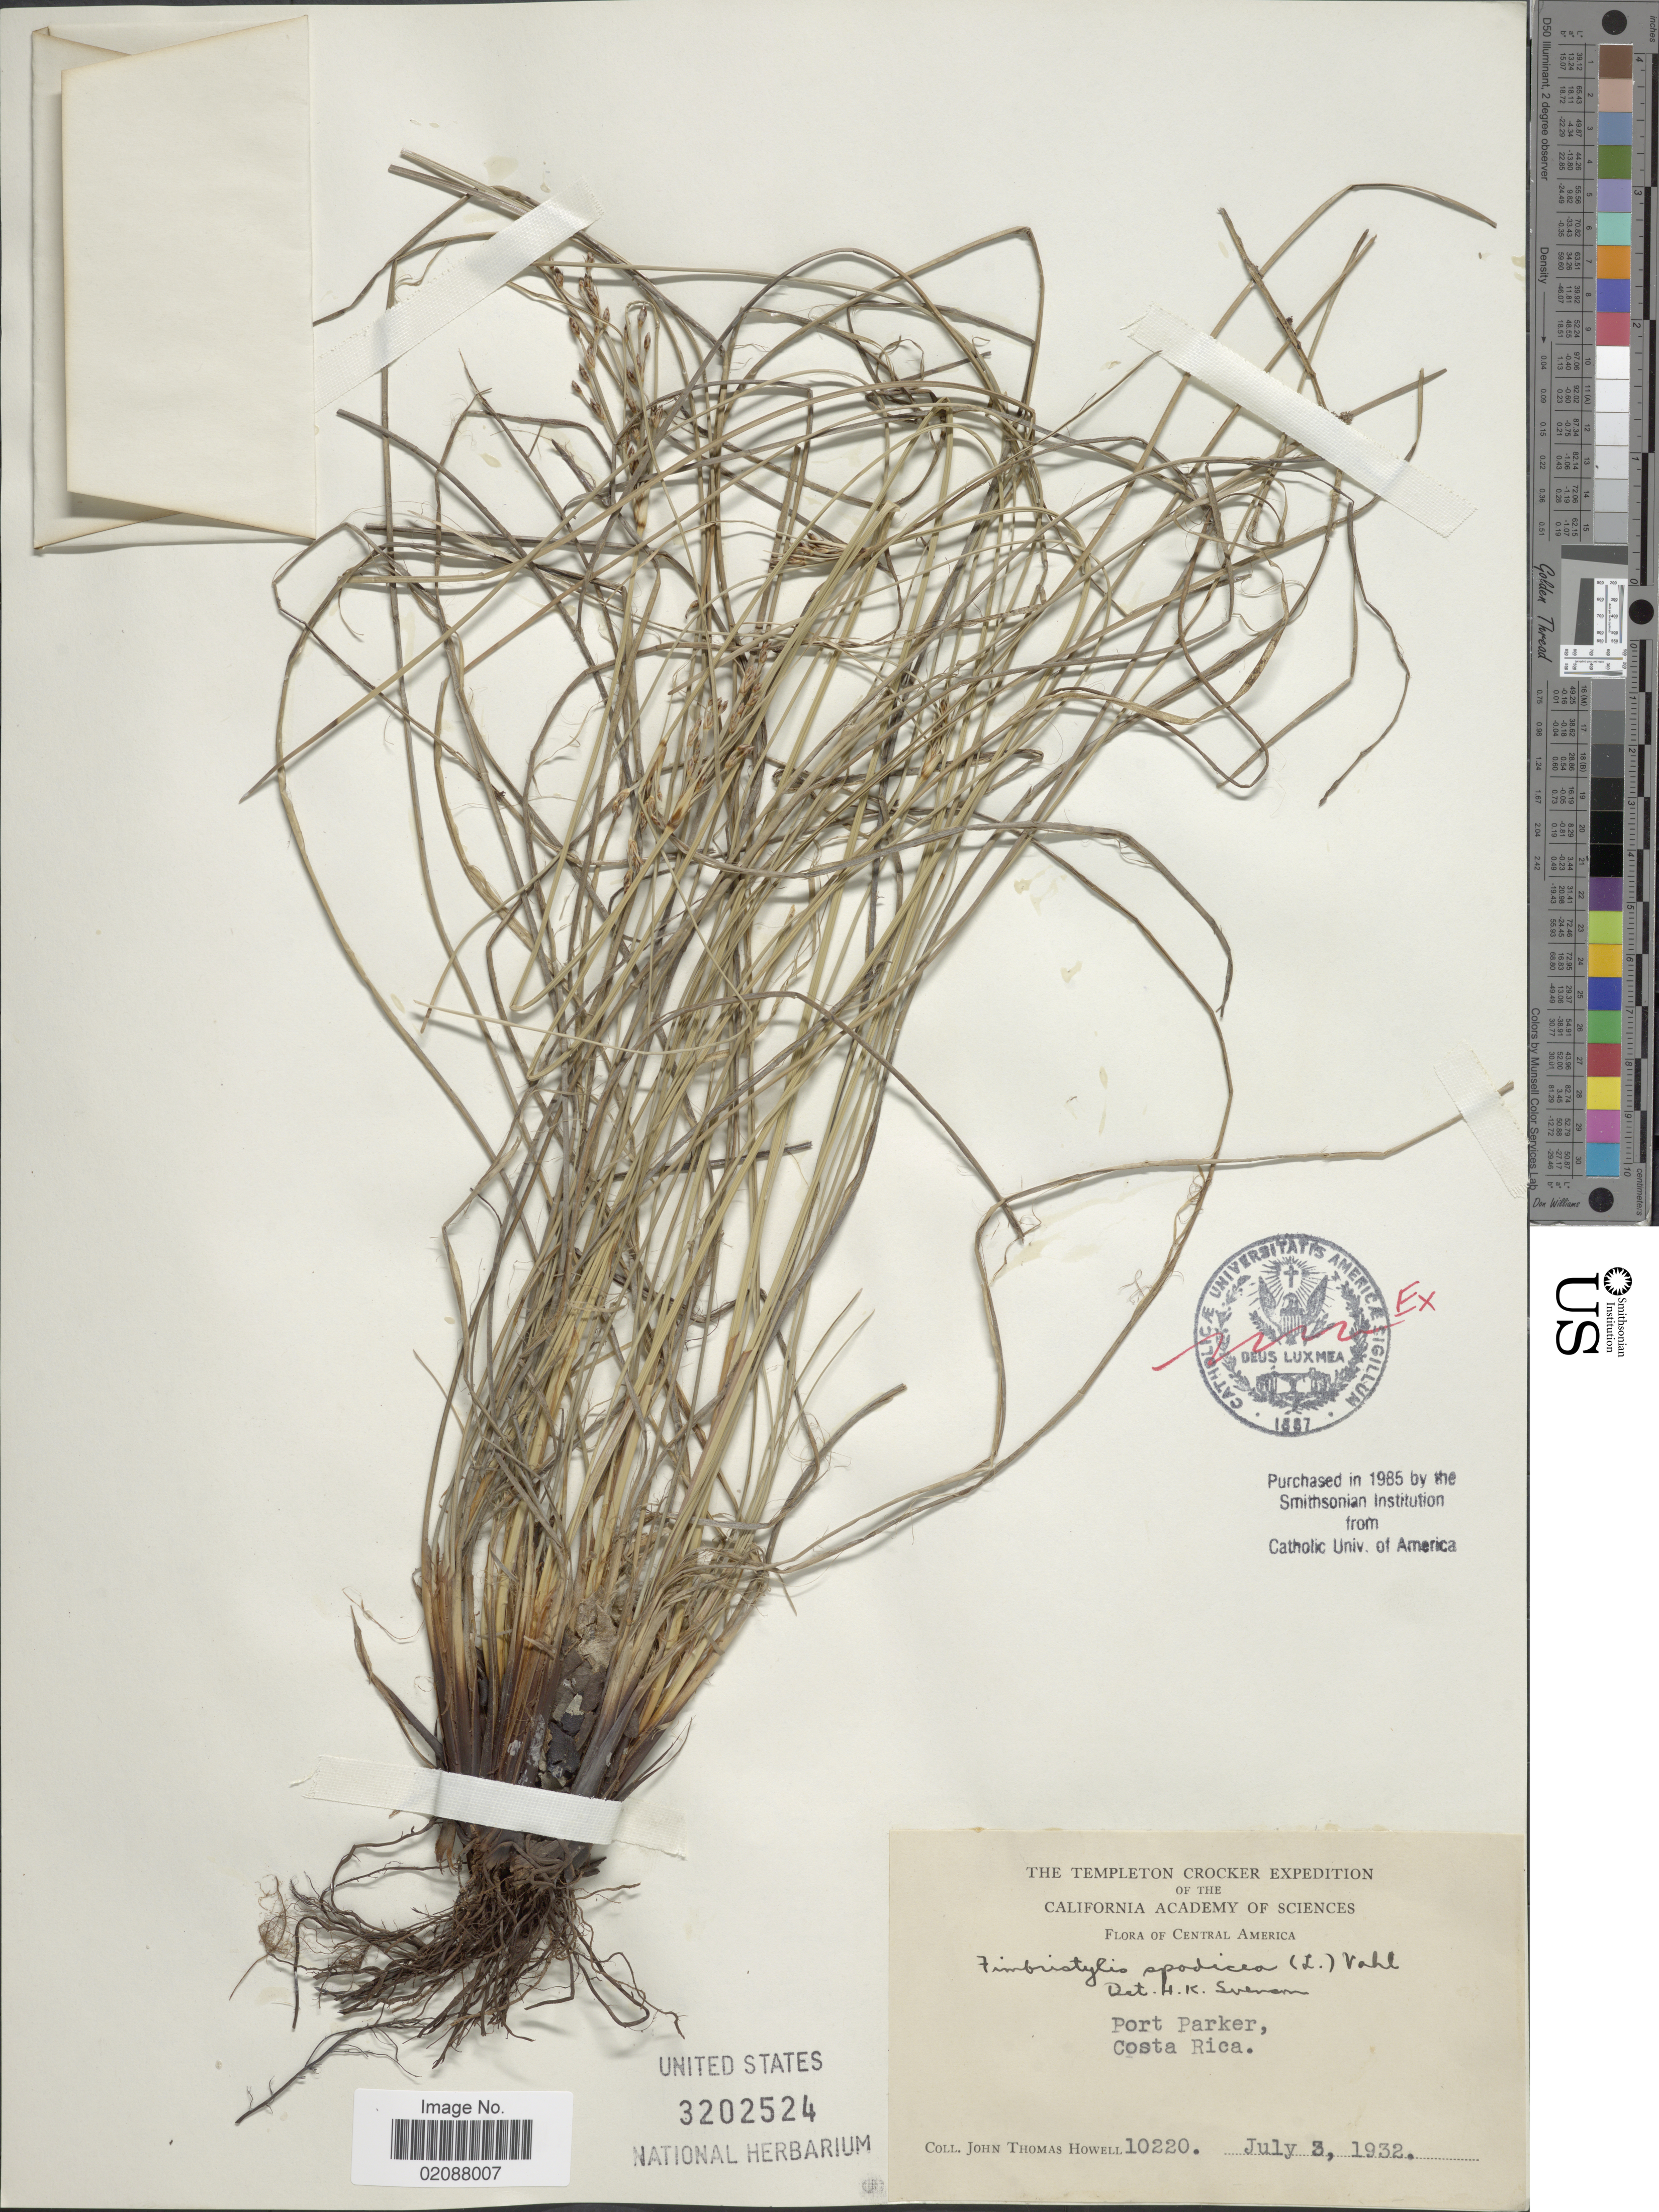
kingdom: Plantae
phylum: Tracheophyta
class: Liliopsida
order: Poales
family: Cyperaceae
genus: Fimbristylis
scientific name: Fimbristylis spadicea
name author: (L.) Vahl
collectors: J. T. Howell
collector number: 10220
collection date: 1932-07-03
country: Costa Rica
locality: Central America, Port Parker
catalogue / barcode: US 3202524